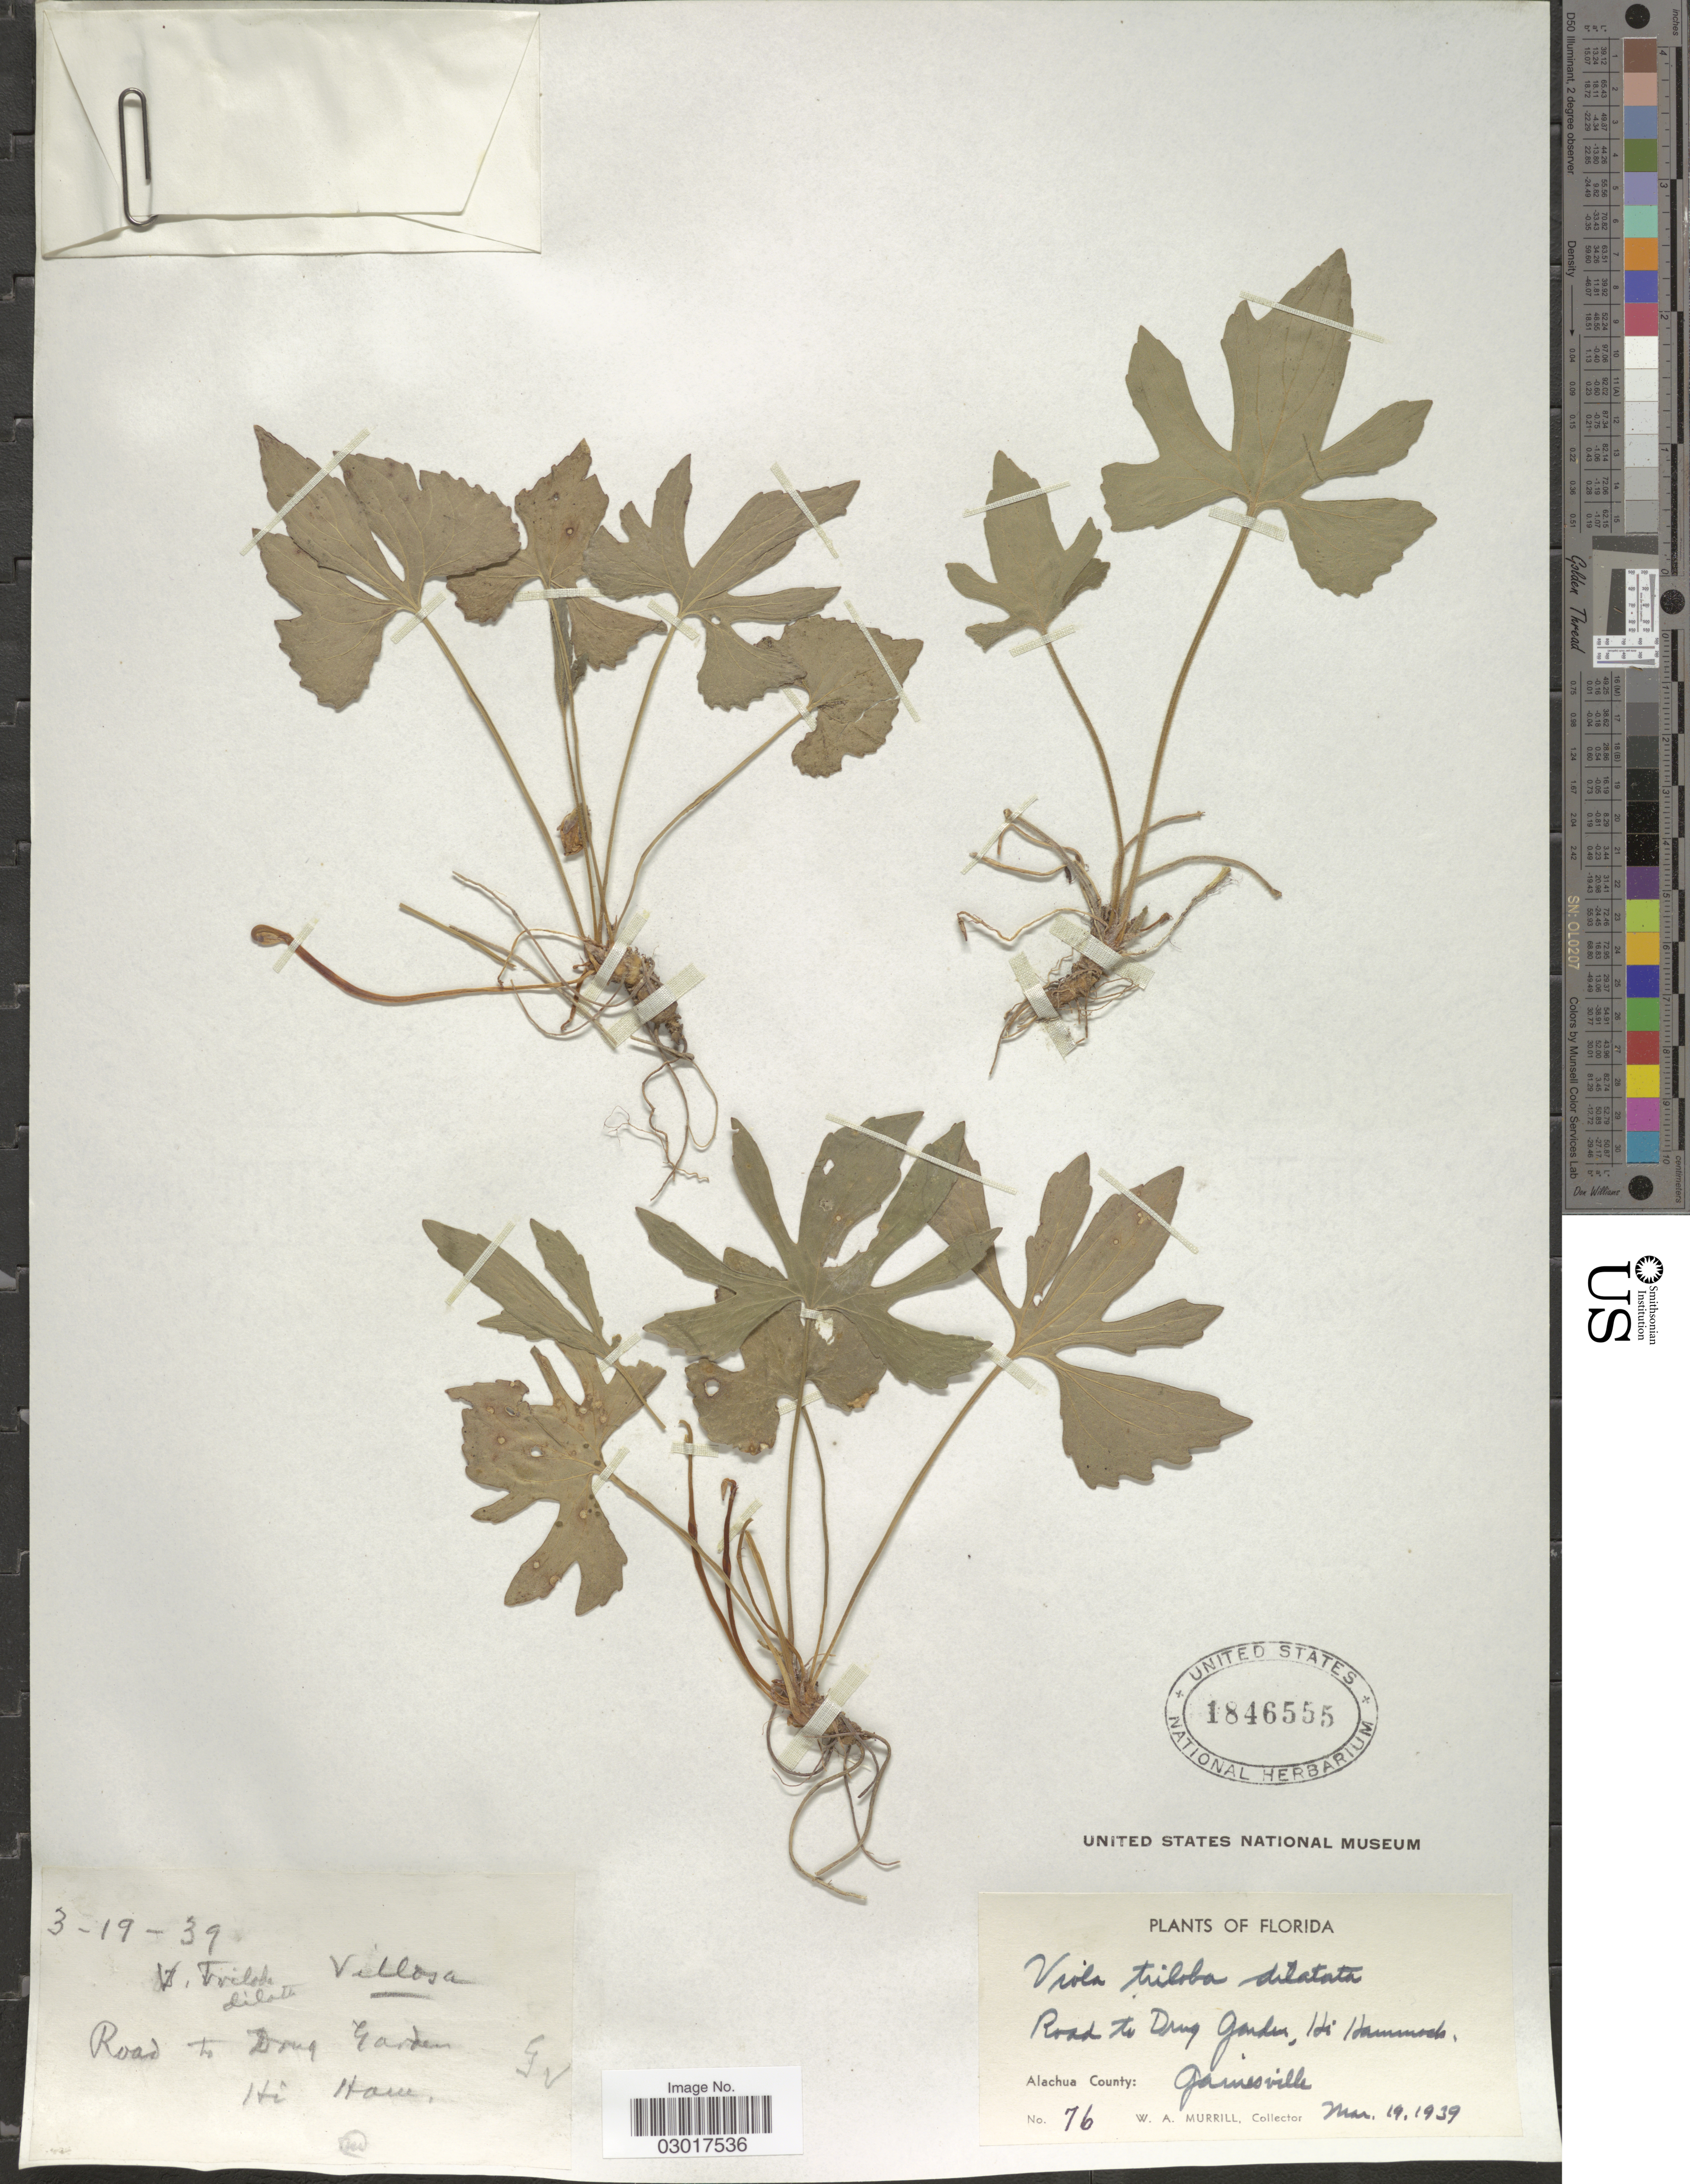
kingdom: Plantae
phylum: Tracheophyta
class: Magnoliopsida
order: Malpighiales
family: Violaceae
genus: Viola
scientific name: Viola triloba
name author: Schwein.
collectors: W. A. Murrill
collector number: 76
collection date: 1939-03-19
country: United States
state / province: Florida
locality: Road to Drug Garden, Hi Hammock, Alachua County: Gainesville.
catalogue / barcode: US 1846555